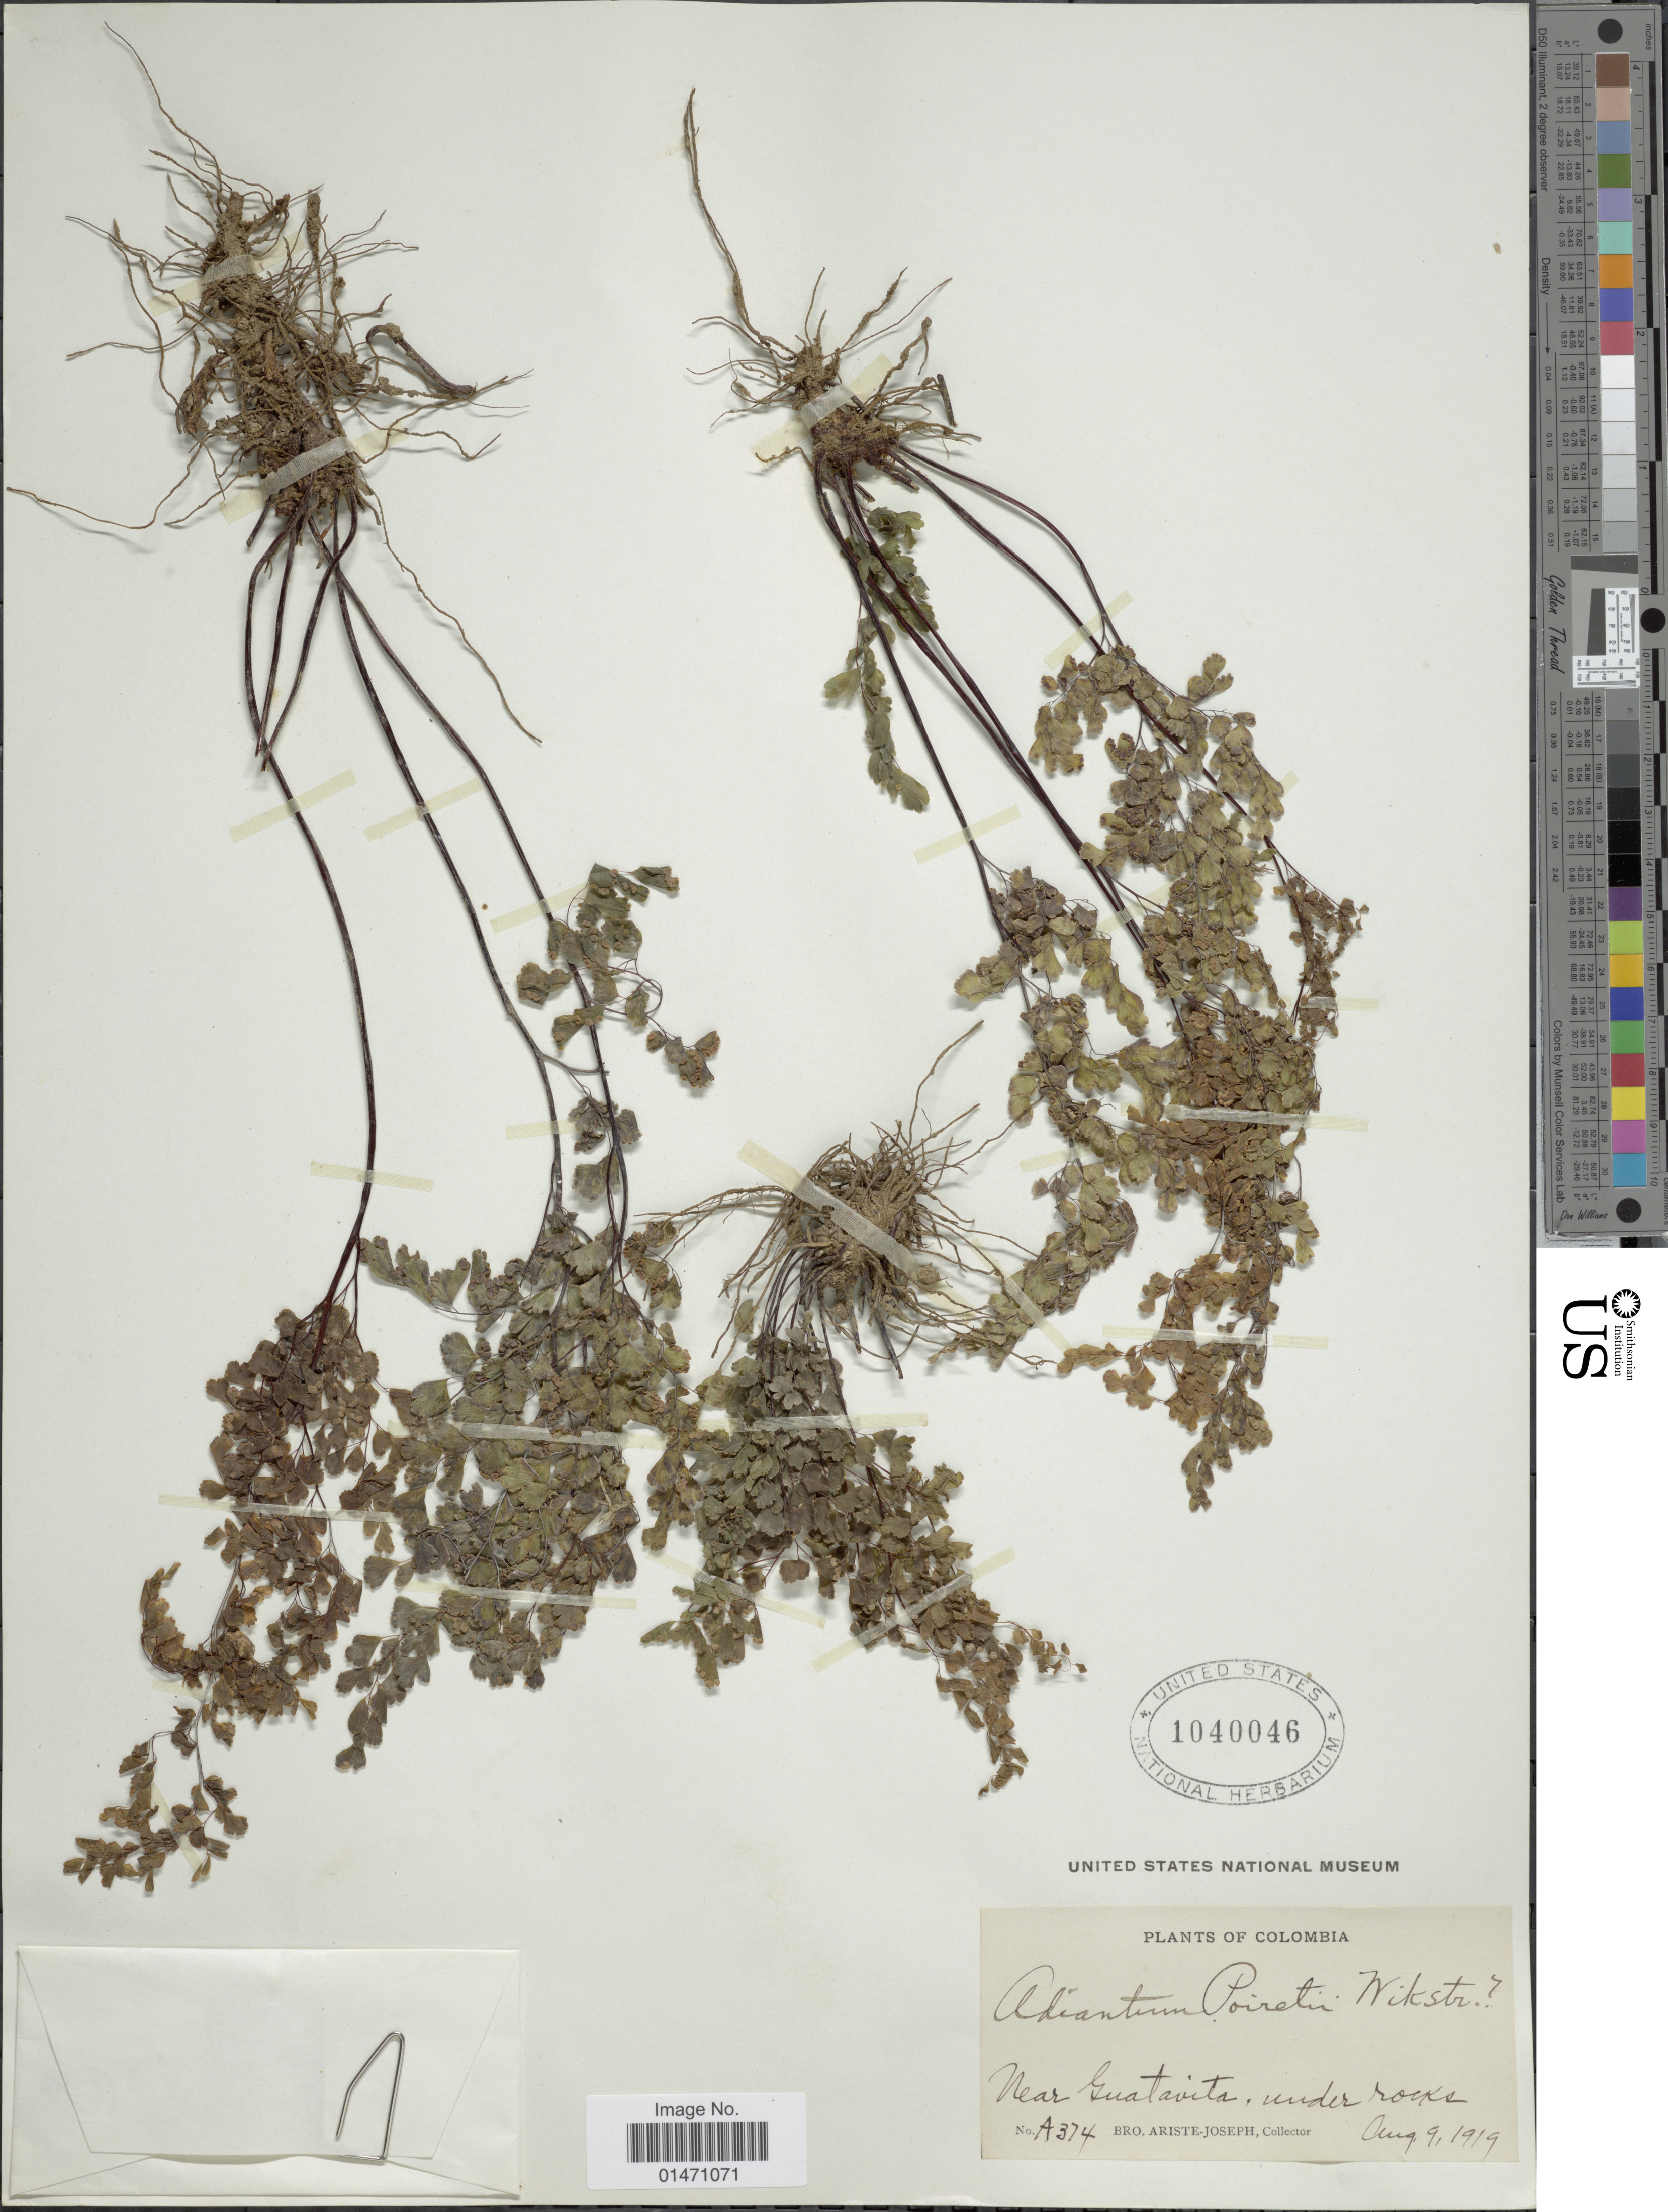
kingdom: Plantae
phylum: Tracheophyta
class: Polypodiopsida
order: Polypodiales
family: Pteridaceae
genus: Adiantum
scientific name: Adiantum poiretii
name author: Wikstr.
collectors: Bro. Ariste-Joseph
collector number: A374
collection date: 1919-08-09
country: Colombia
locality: Plants of Colombia, near Guatavita, under rocks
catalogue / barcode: US 1040046